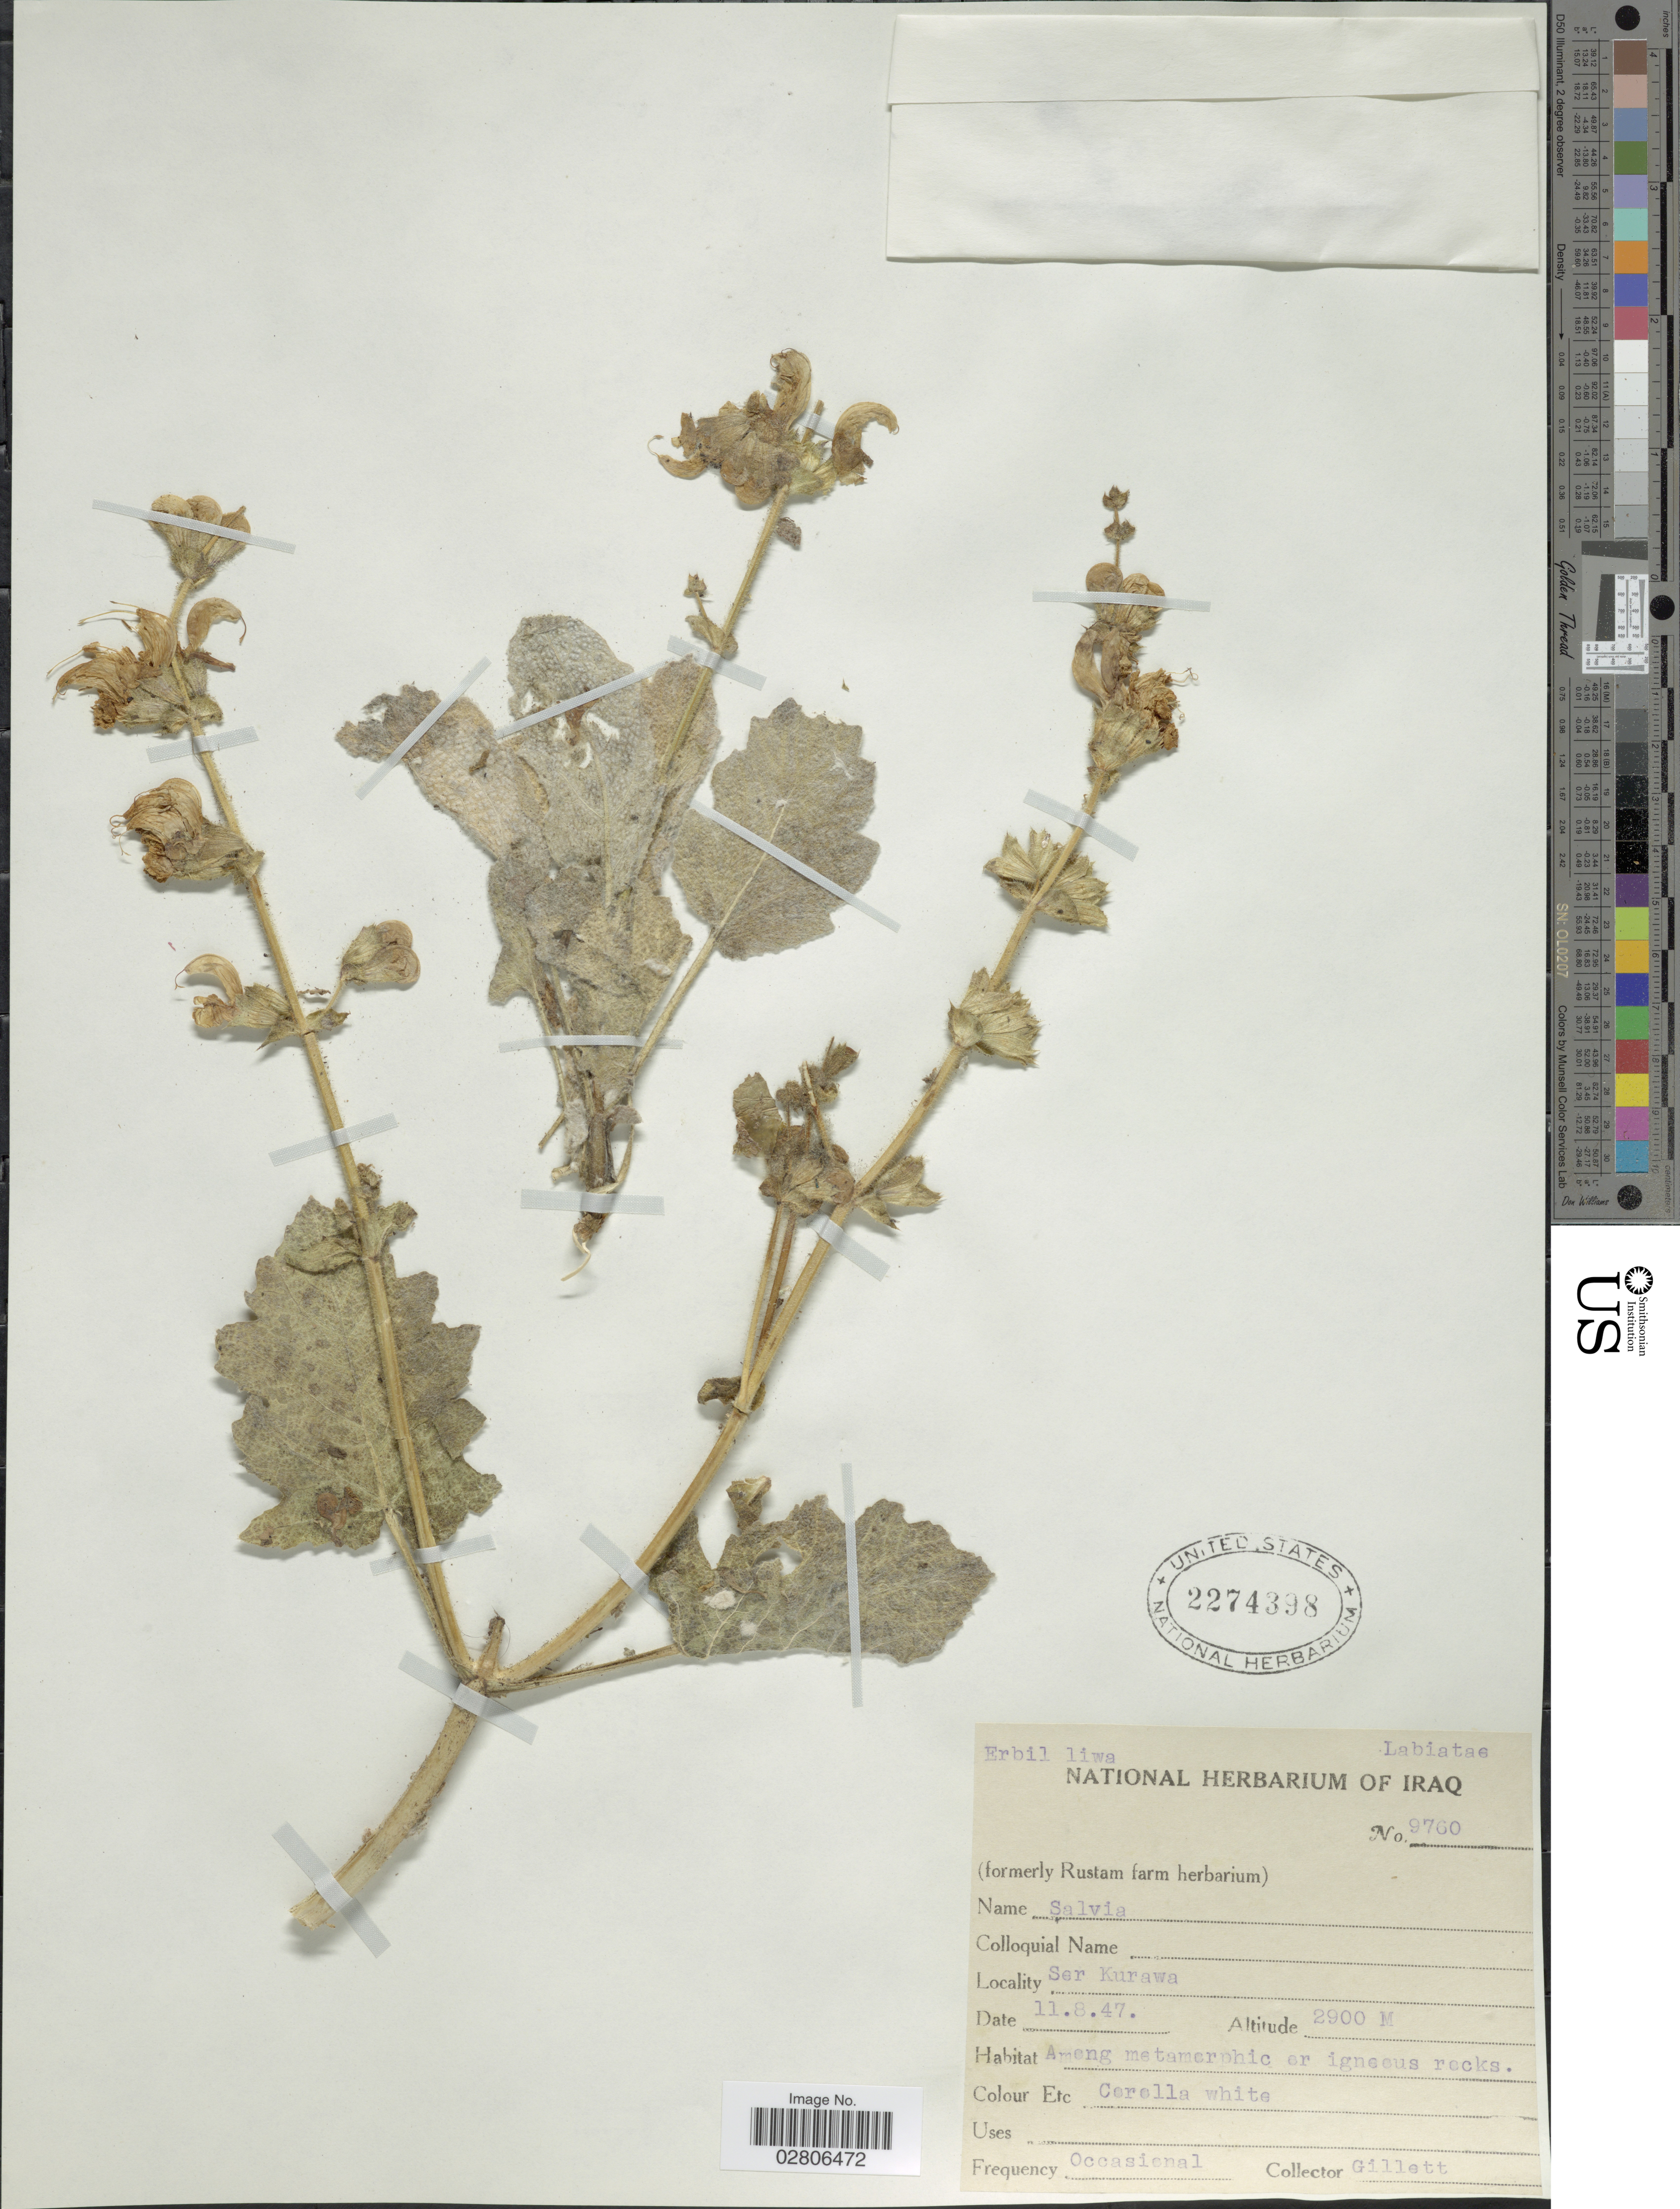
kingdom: Plantae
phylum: Tracheophyta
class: Magnoliopsida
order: Lamiales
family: Lamiaceae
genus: Salvia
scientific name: Salvia sp.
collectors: Gillett, --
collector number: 9760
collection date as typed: Transcribed d/m/y: 11/8/47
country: Iraq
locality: Erbil liwa. Ser Kurawa.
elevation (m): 2900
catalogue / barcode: US 2274398